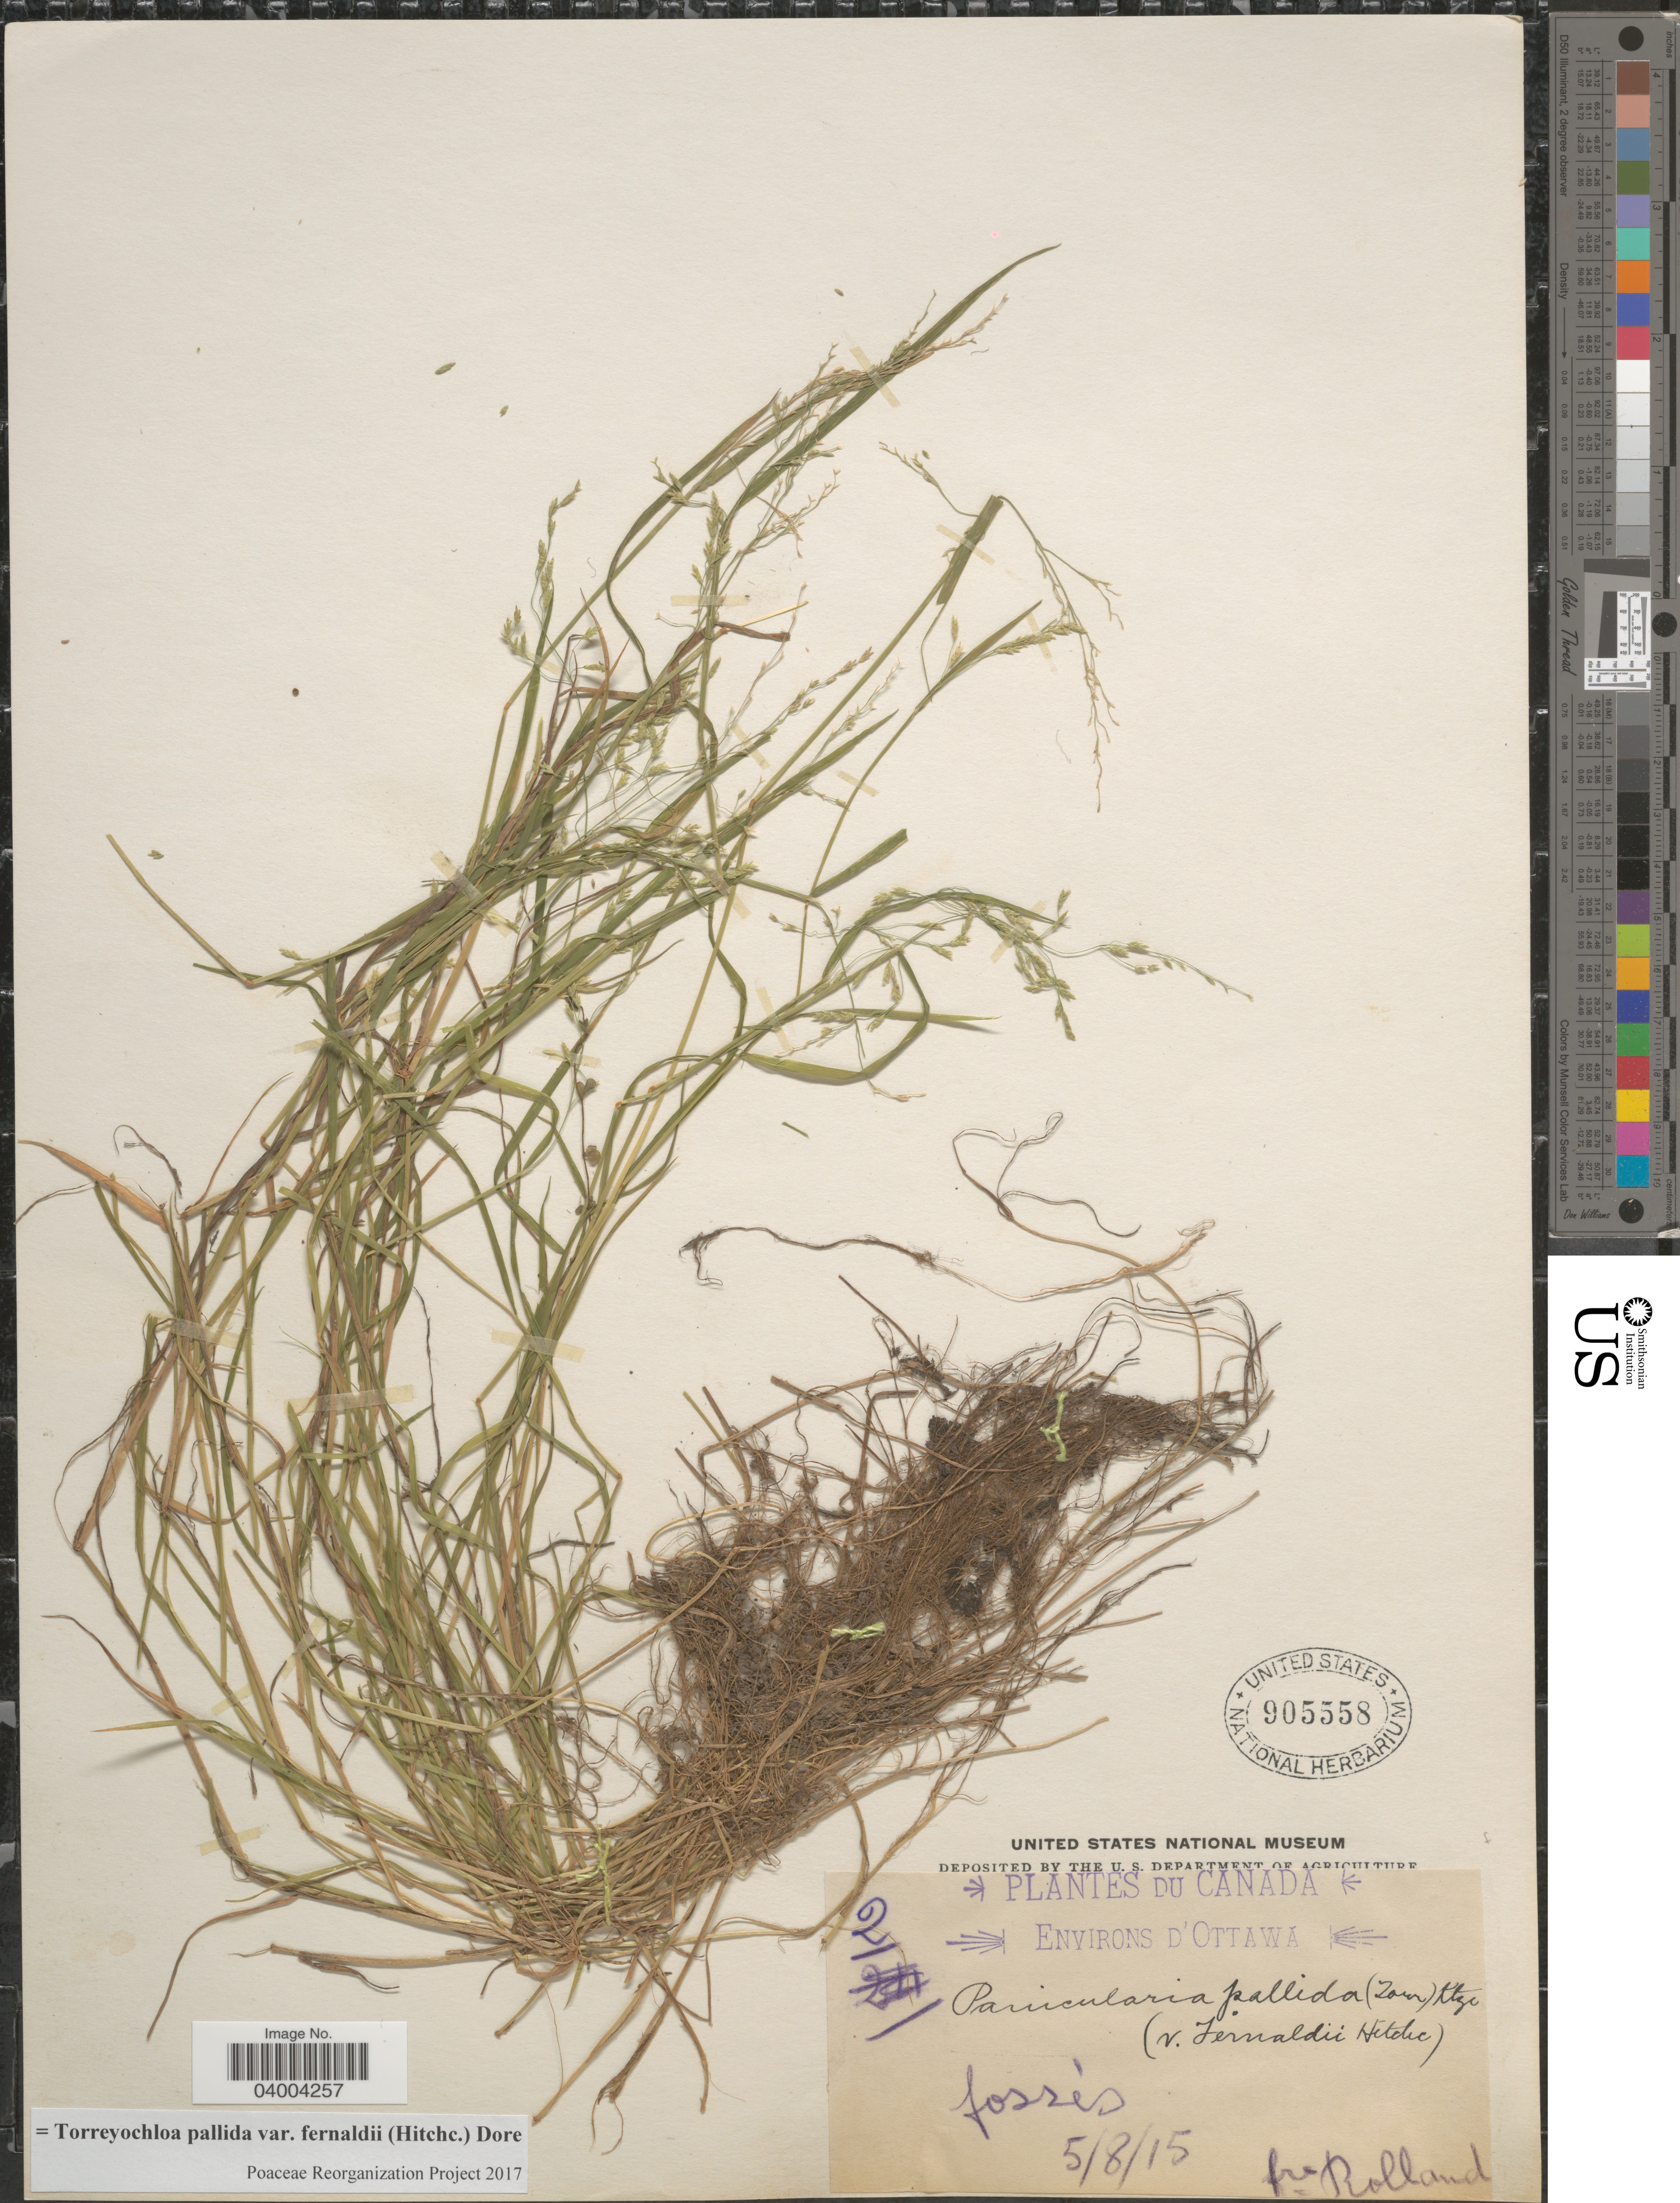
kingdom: Plantae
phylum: Tracheophyta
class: Liliopsida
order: Poales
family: Poaceae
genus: Torreyochloa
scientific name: Torreyochloa pallida var. fernaldii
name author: (Hitchc.) Dore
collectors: B. Rolland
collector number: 2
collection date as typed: Transcribed d/m/y: 5/8/15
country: Canada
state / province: Ontario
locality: Environs d' Ottawa. Fossès.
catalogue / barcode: US 905558